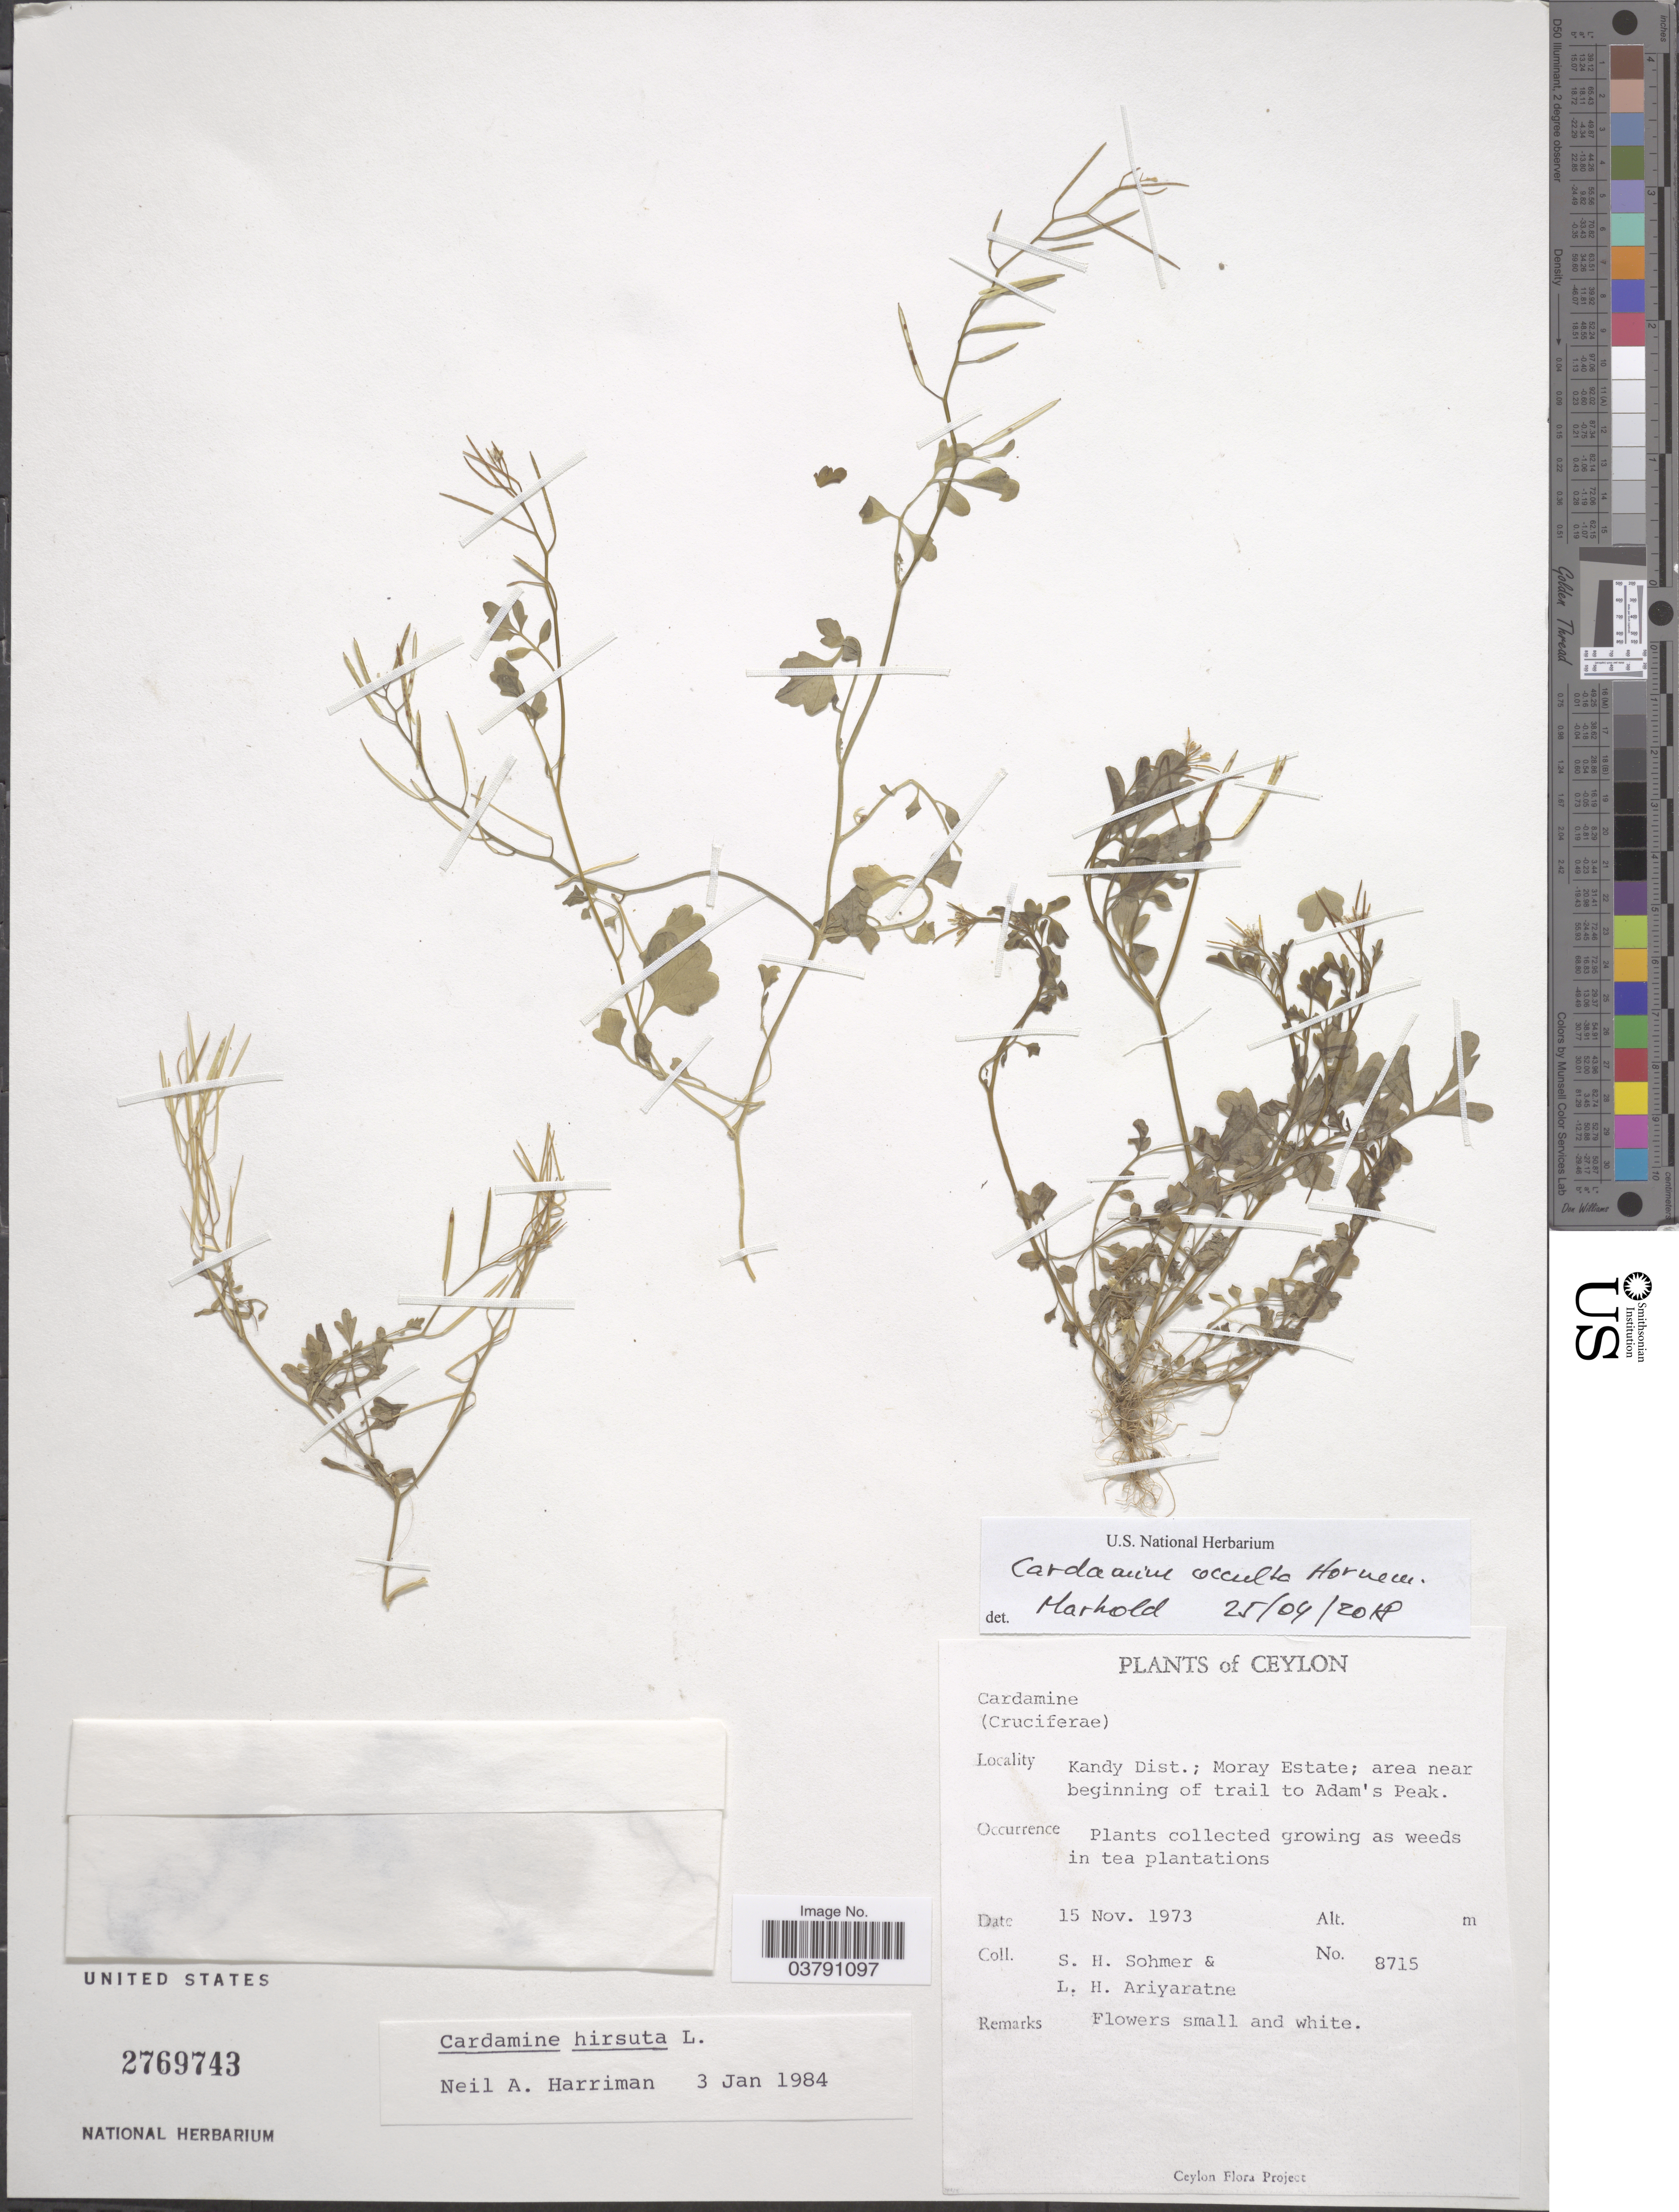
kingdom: Plantae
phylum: Tracheophyta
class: Magnoliopsida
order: Brassicales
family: Brassicaceae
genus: Cardamine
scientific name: Cardamine occulta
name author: Hornem.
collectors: S. H. Sohmer & L. Ariyaranate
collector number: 8715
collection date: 1973-11-15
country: Sri Lanka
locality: Ceylon. Kandy Dist.; Moray Estate; area near beginning of trail to Adam's Peak.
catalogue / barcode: US 2769743